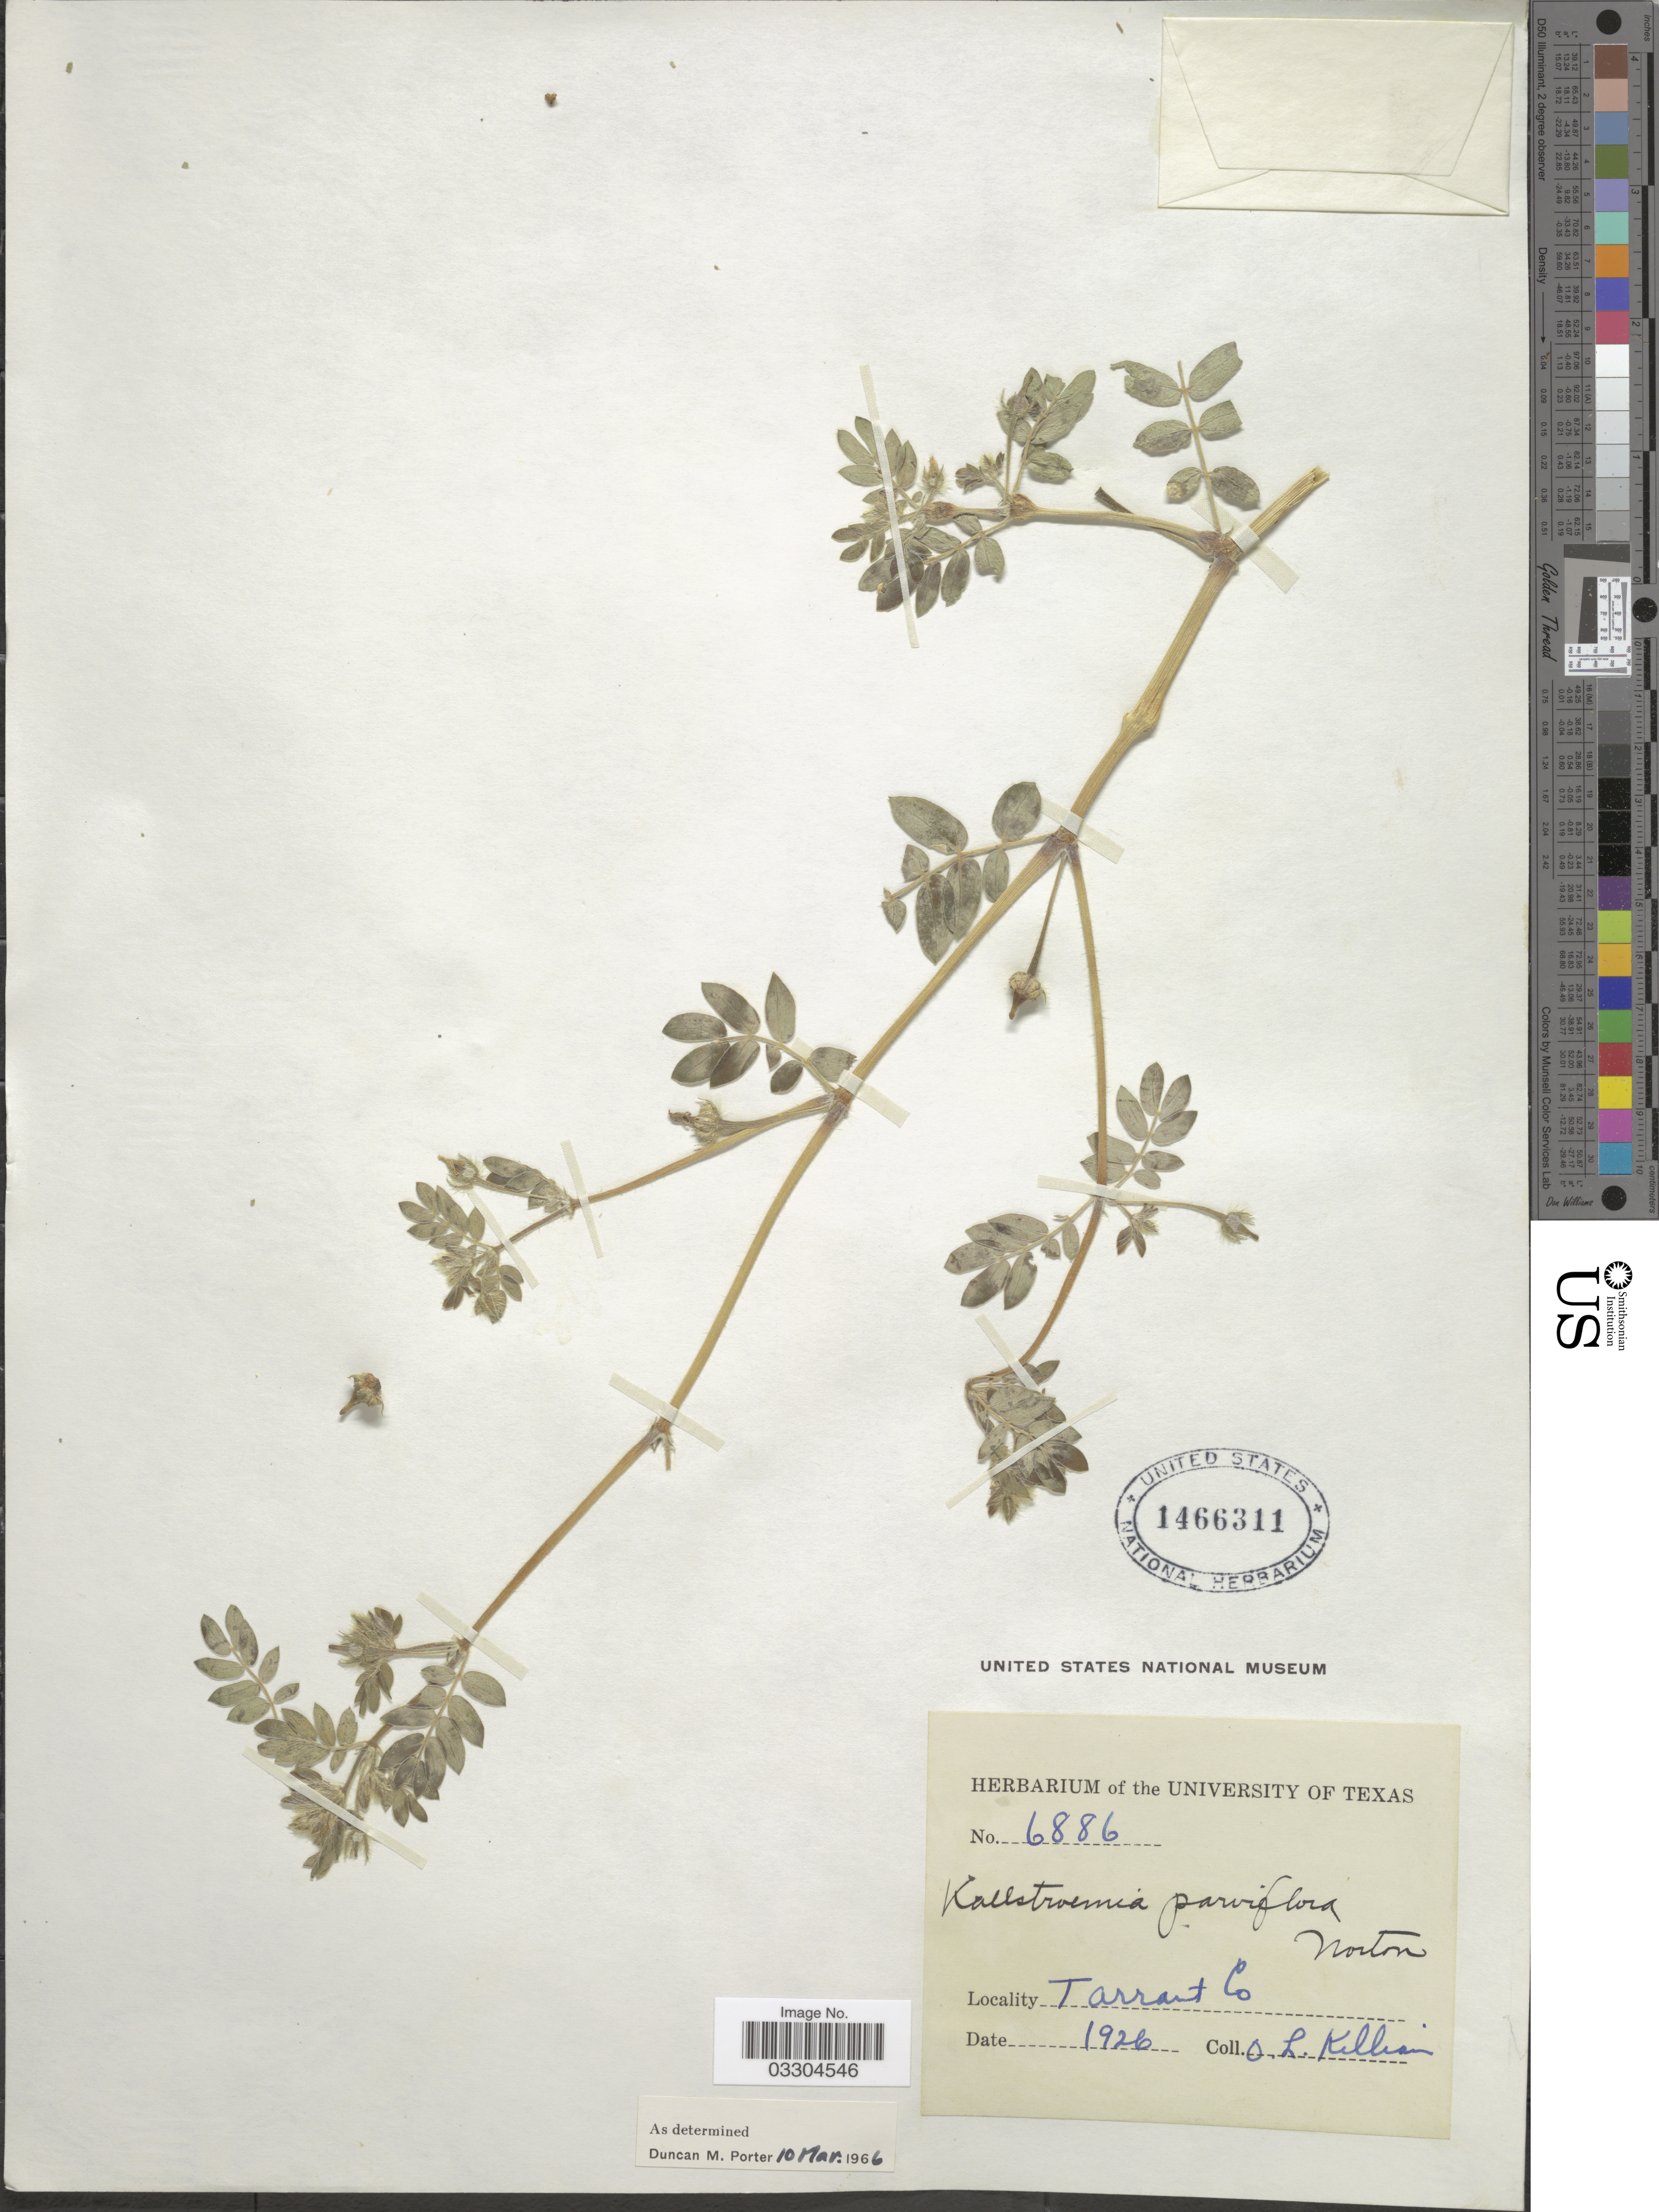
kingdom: Plantae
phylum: Tracheophyta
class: Magnoliopsida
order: Zygophyllales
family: Zygophyllaceae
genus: Kallstroemia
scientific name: Kallstroemia parviflora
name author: Norton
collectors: O. Killian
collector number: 6886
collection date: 1926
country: United States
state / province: Texas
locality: Tarrant Co.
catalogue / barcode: US 1466311